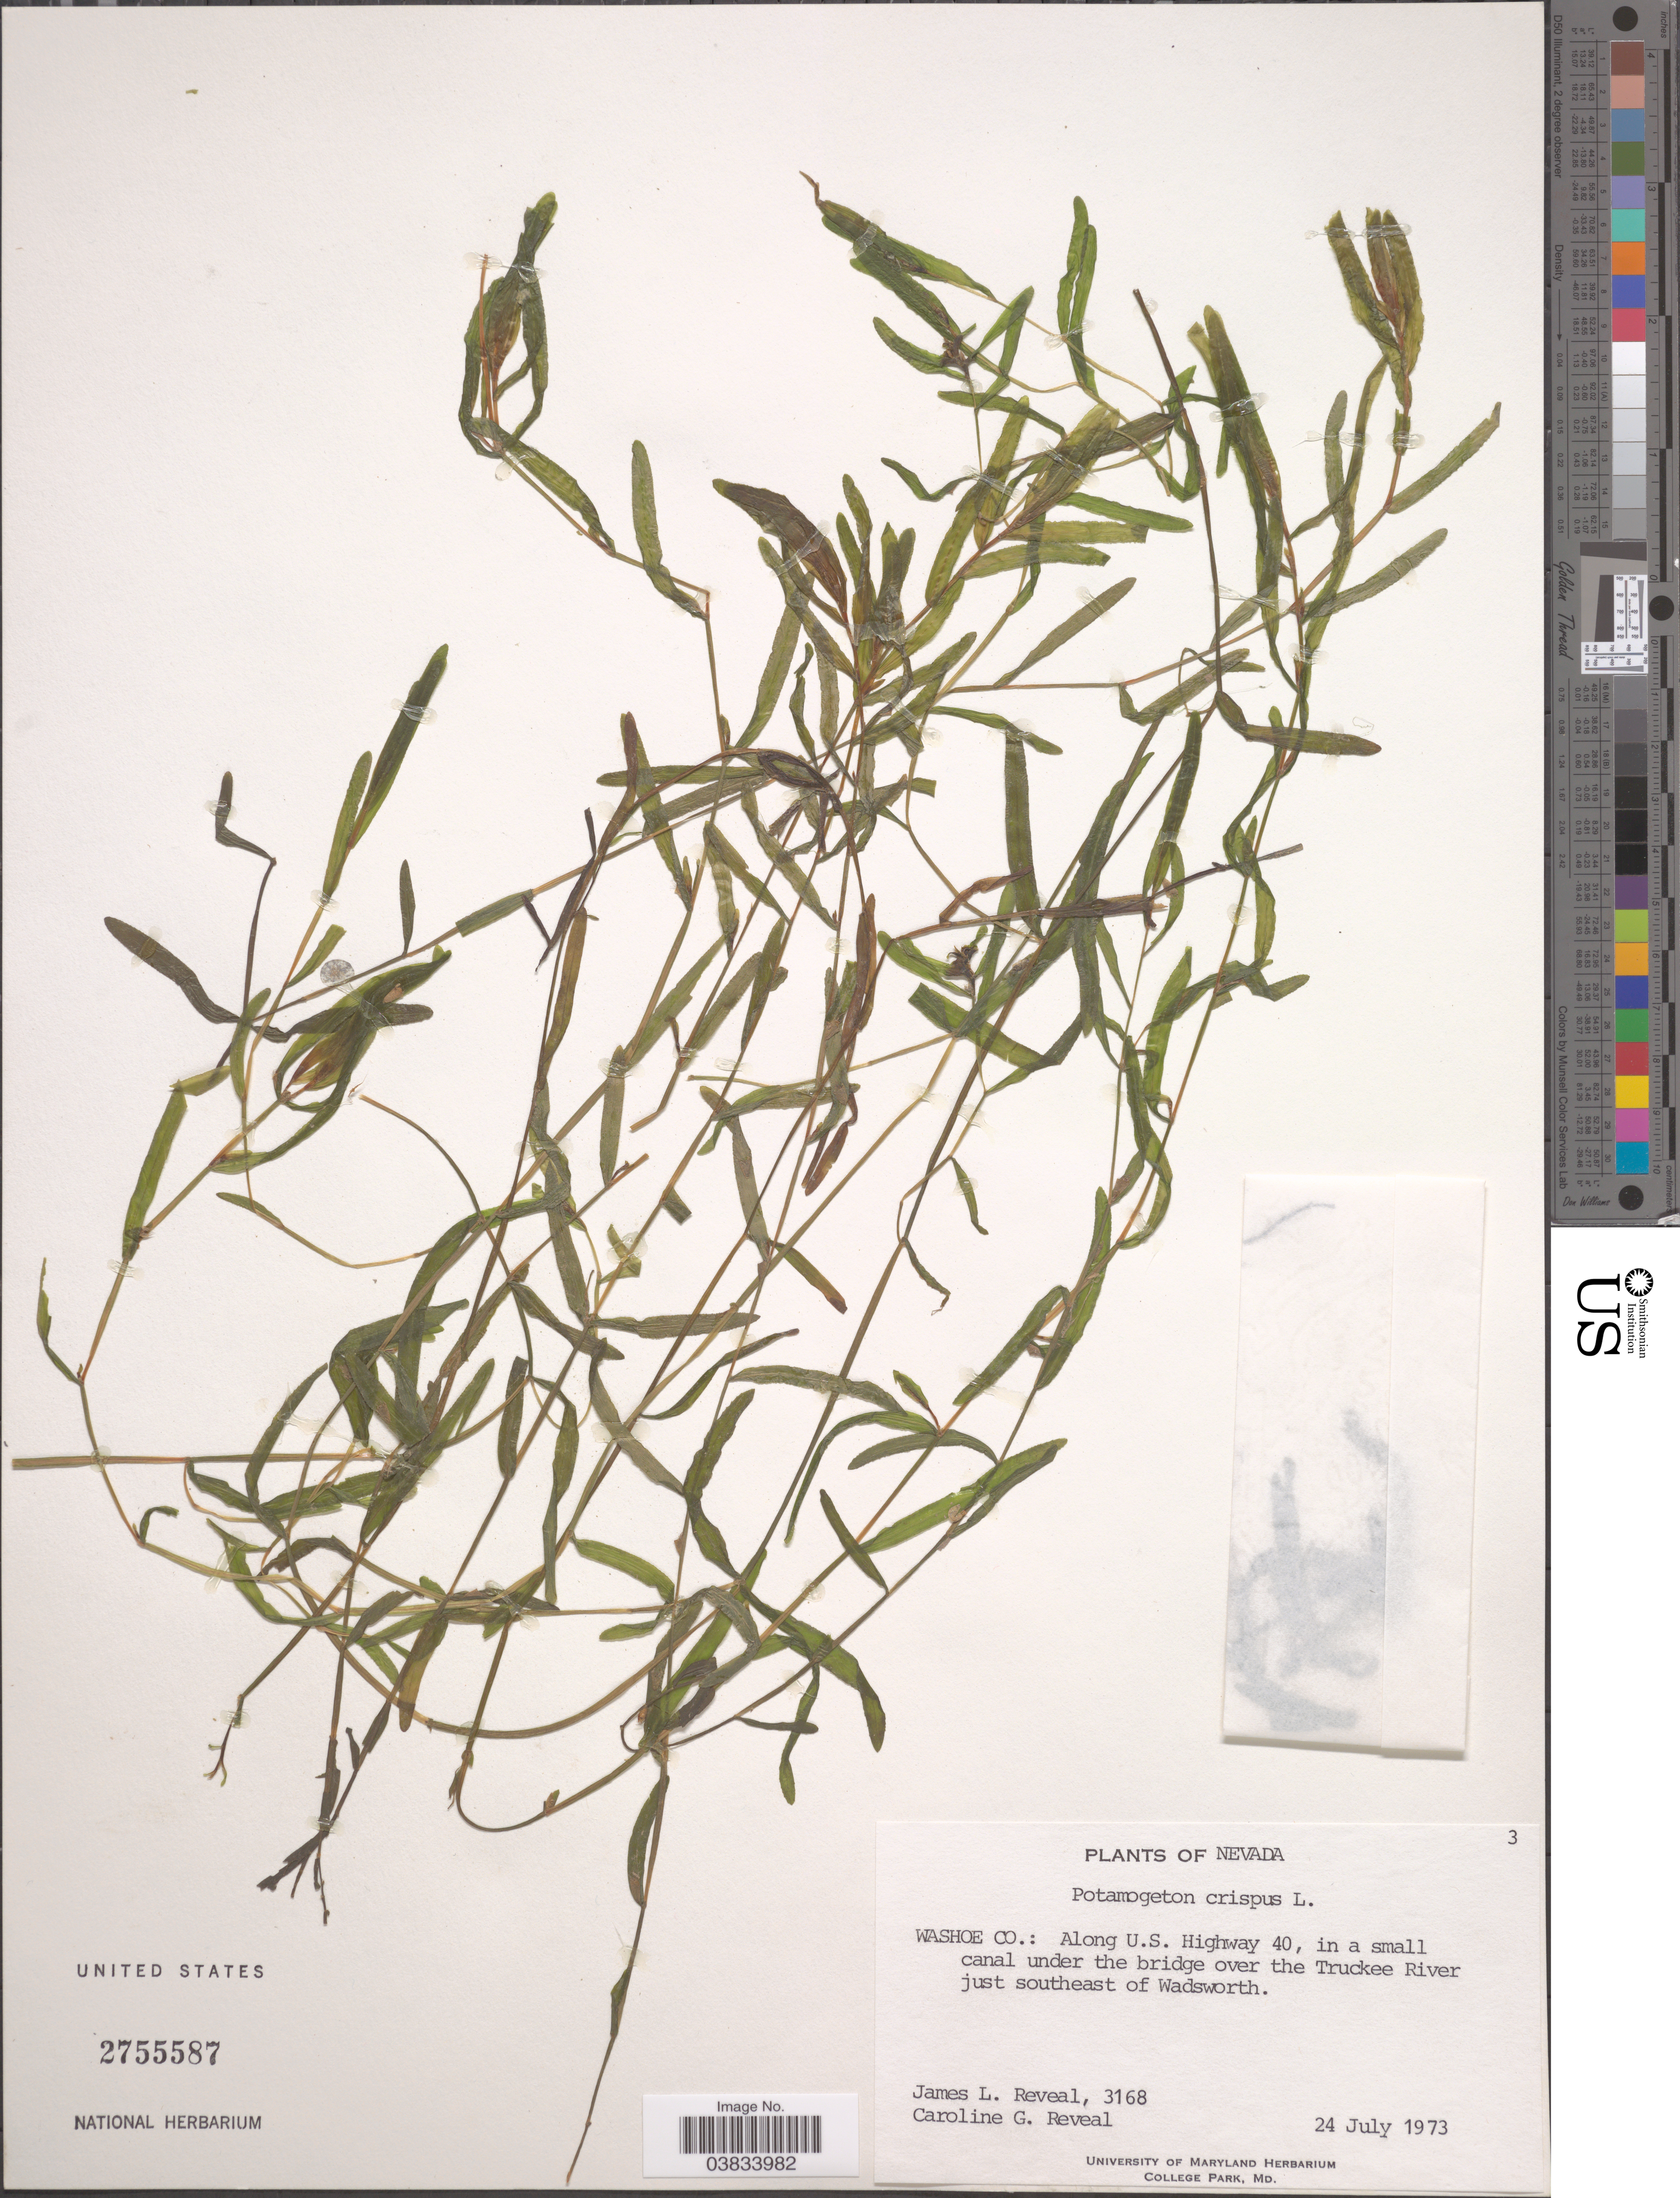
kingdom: Plantae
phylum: Tracheophyta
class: Liliopsida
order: Alismatales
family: Potamogetonaceae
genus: Potamogeton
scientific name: Potamogeton crispus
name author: L.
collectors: J. L. Reveal & C. G. Reveal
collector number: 3168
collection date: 1973-07-24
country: United States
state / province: Nevada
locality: Washoe Co.: Along U.S. Highway 40, in a small canal under the bridge over the Truckee River just southeast of Wadsworth.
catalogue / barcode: US 2755587